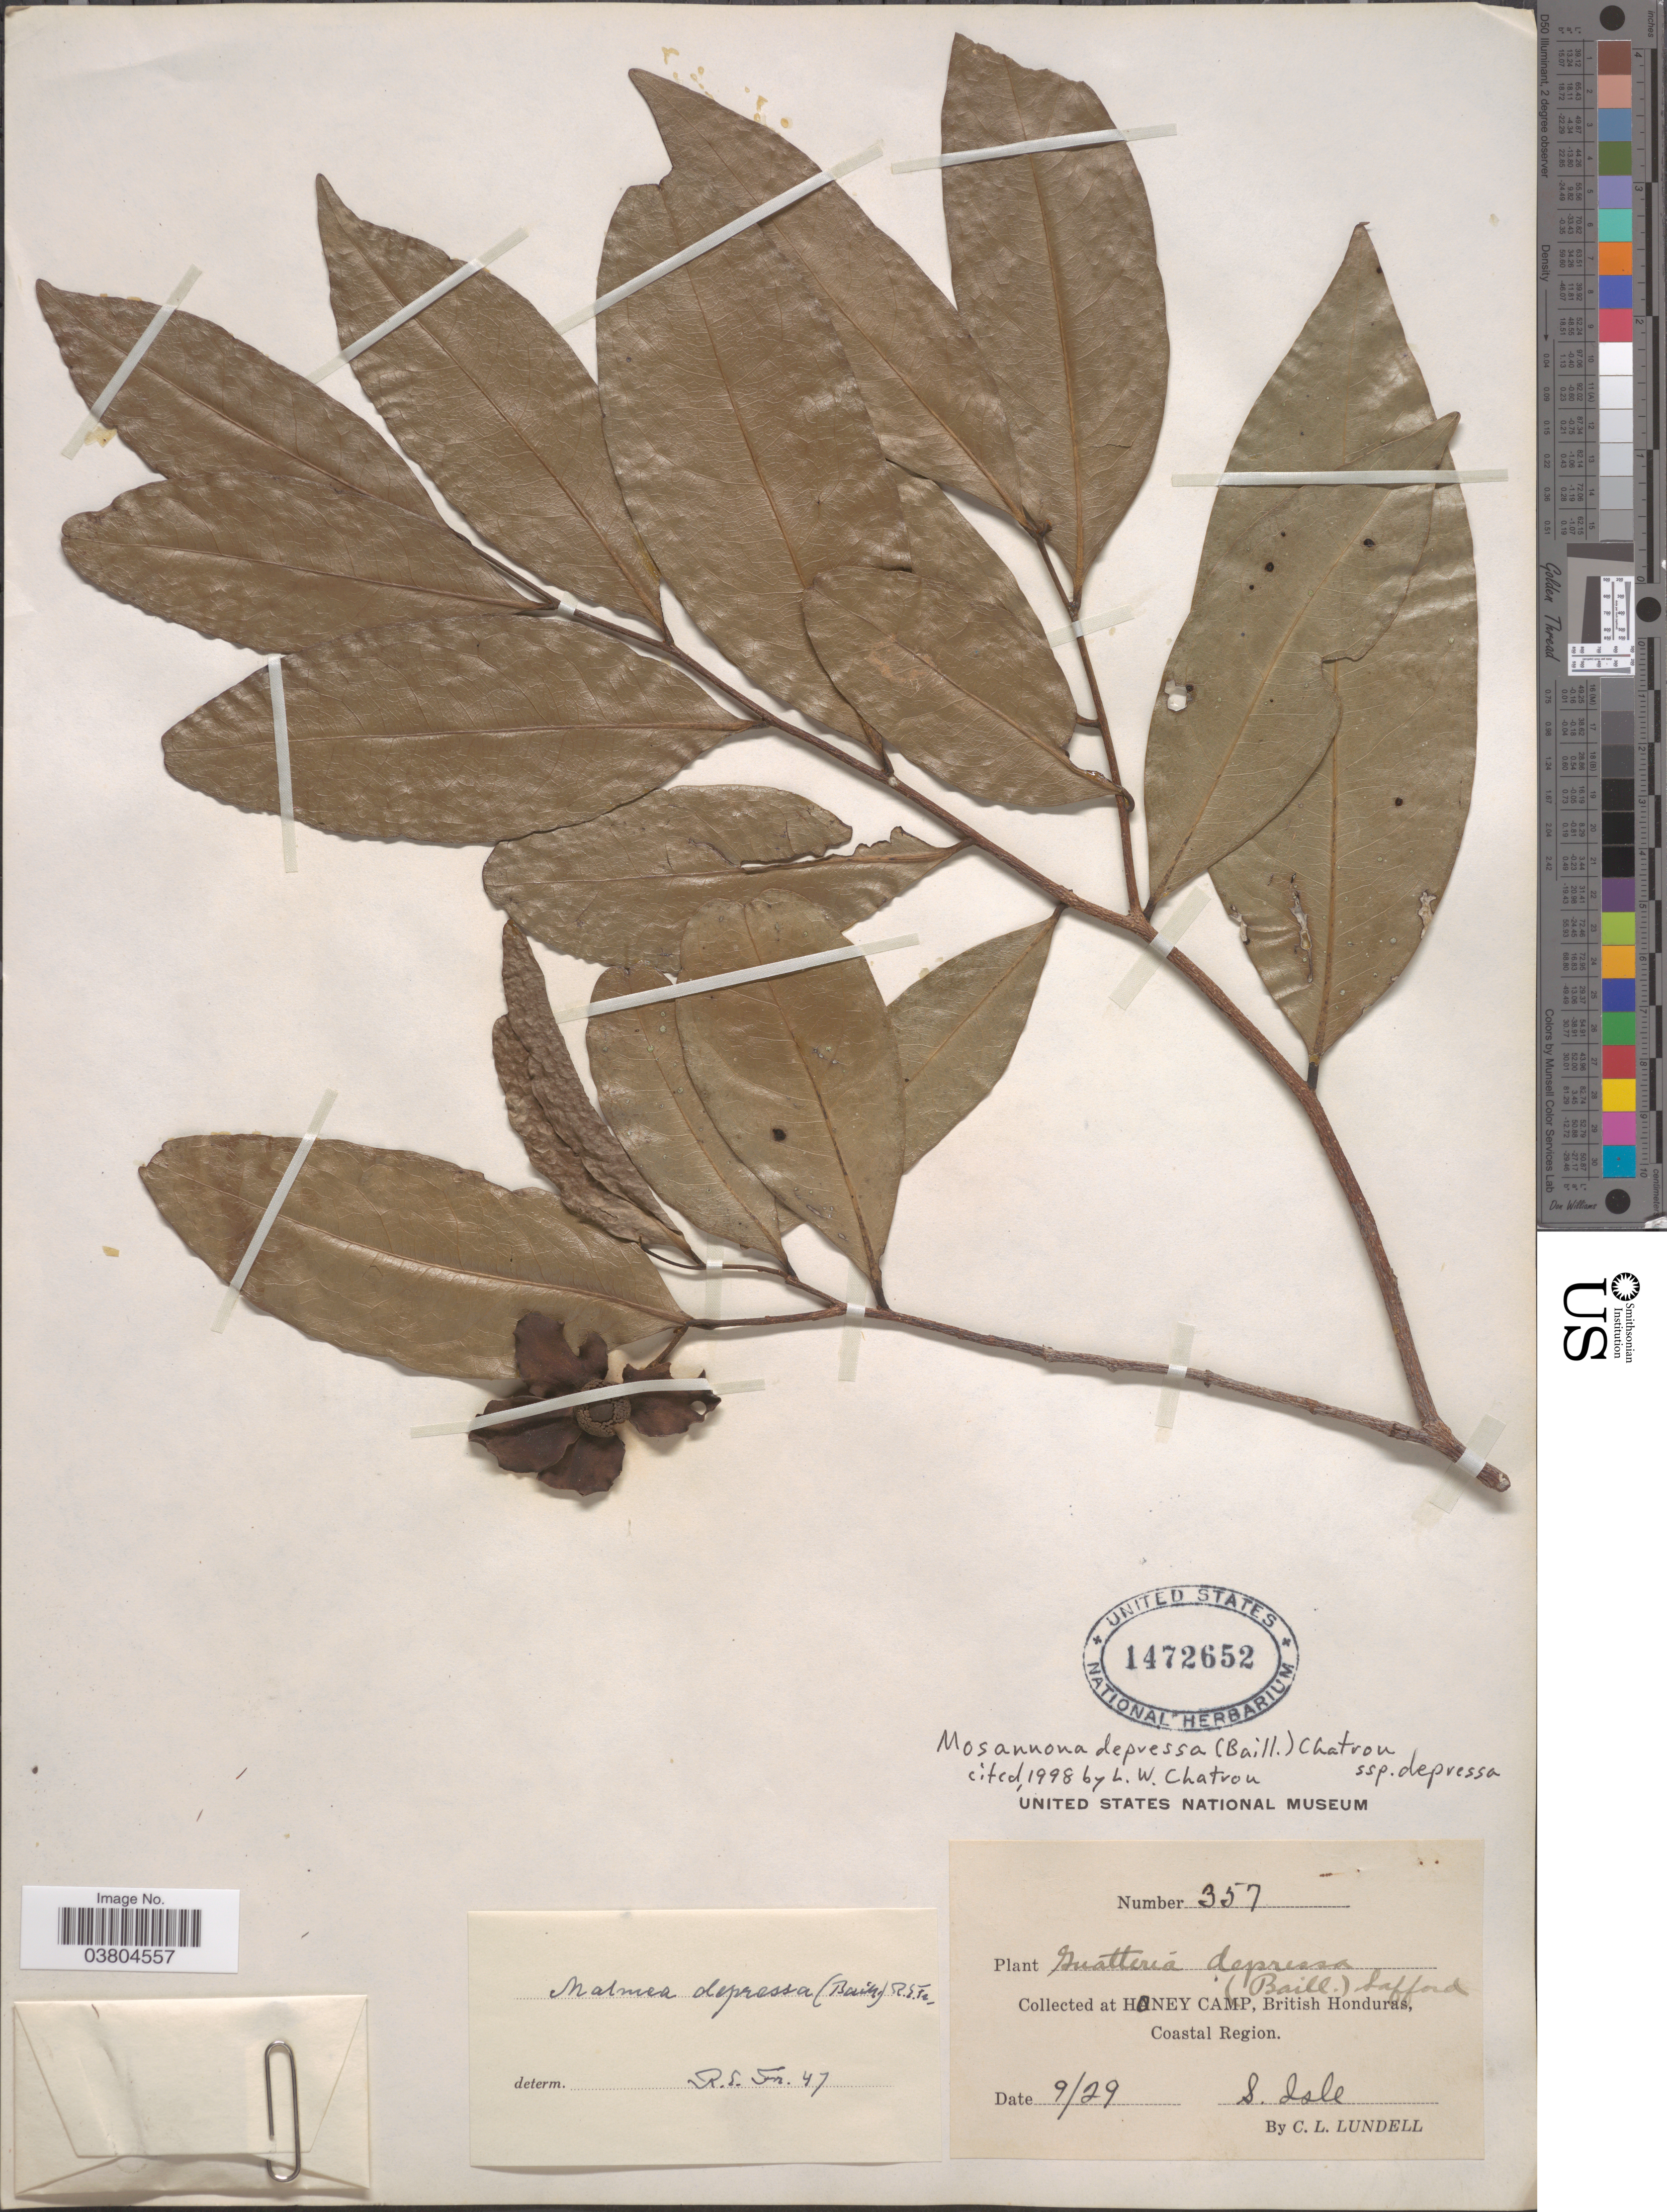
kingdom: Plantae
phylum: Tracheophyta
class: Magnoliopsida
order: Magnoliales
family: Annonaceae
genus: Mosannona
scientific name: Mosannona depressa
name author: (Baill.) Chatrou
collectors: C. L. Lundell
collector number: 357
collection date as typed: Transcribed d/m/y: /9/29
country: Belize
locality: Honey Camp. British Honduras, Coastal Region. S. Isle.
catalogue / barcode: US 1472652